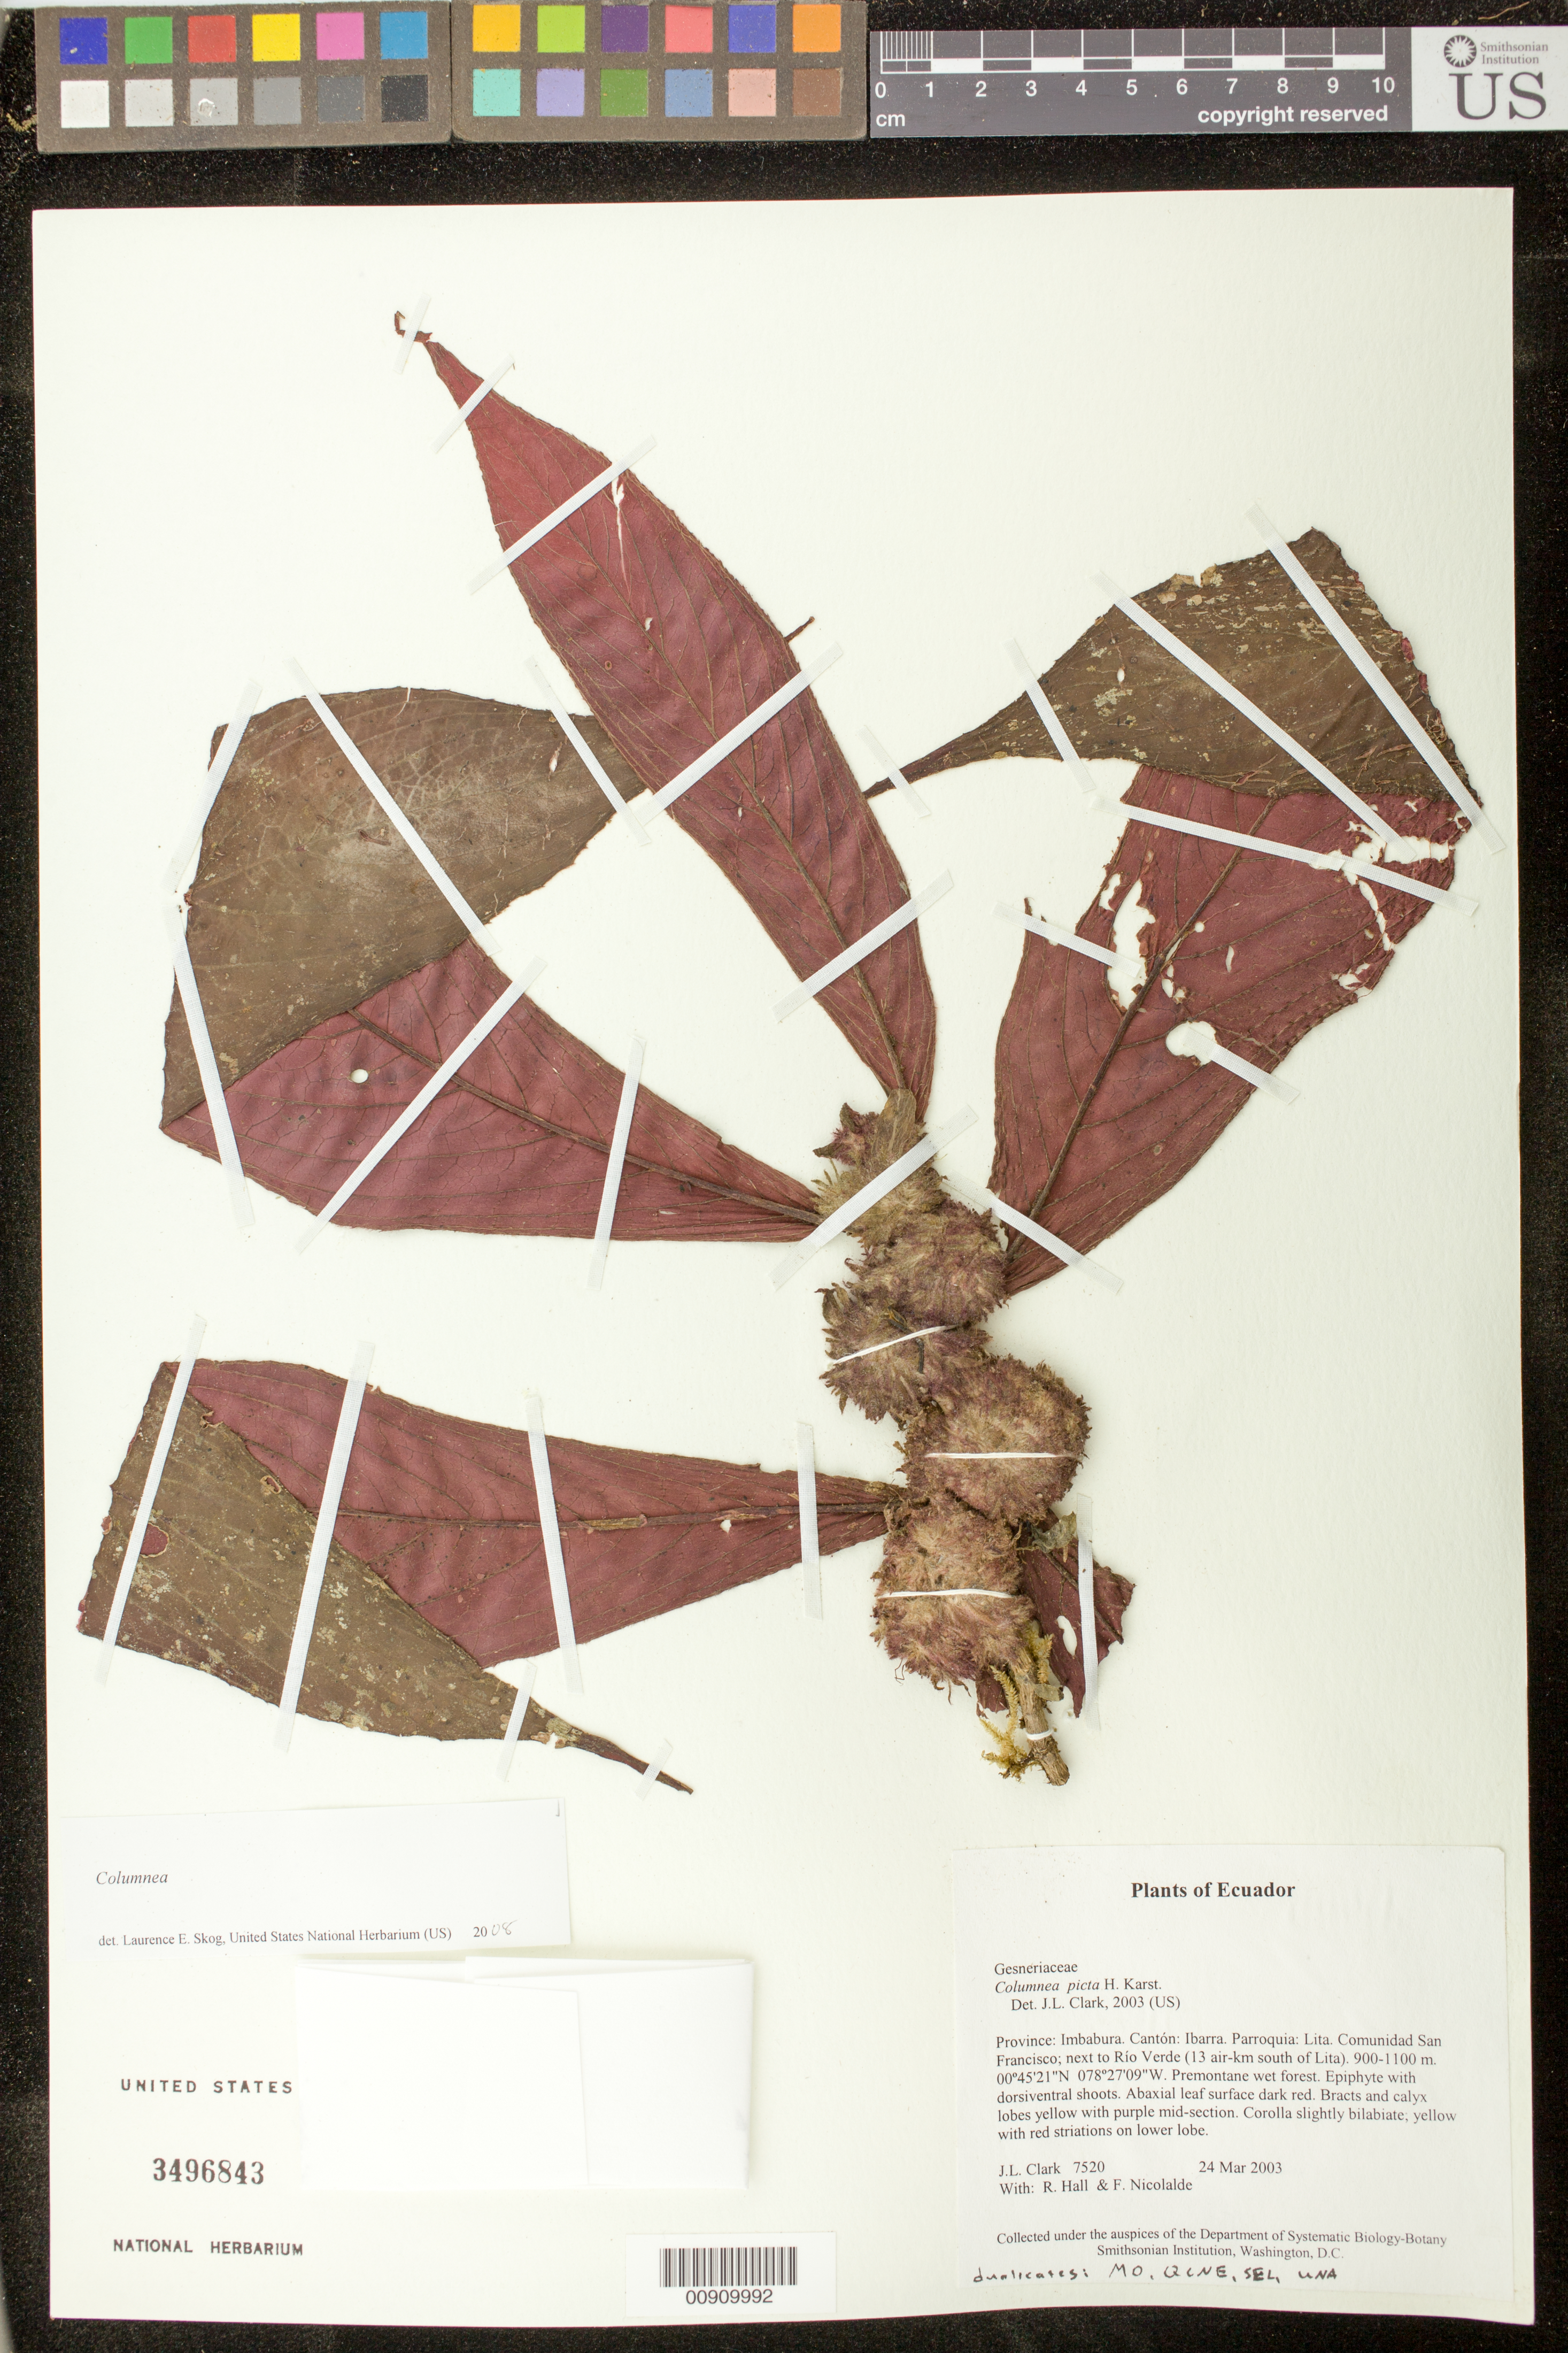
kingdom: Plantae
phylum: Tracheophyta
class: Magnoliopsida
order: Lamiales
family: Gesneriaceae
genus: Columnea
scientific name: Columnea sp.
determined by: Skog, Laurence E.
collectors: J. L. Clark, R. Hall & F. Nicolalde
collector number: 7520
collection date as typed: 24 Mar 2003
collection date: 2003-03-24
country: Ecuador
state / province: Imbabura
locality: Ibarra. Parroquia: Lita. Comunidad San Francisco; next to Río Verde (13 air-km south of Lita).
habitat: Premontane wet forest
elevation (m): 900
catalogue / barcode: US 3496843